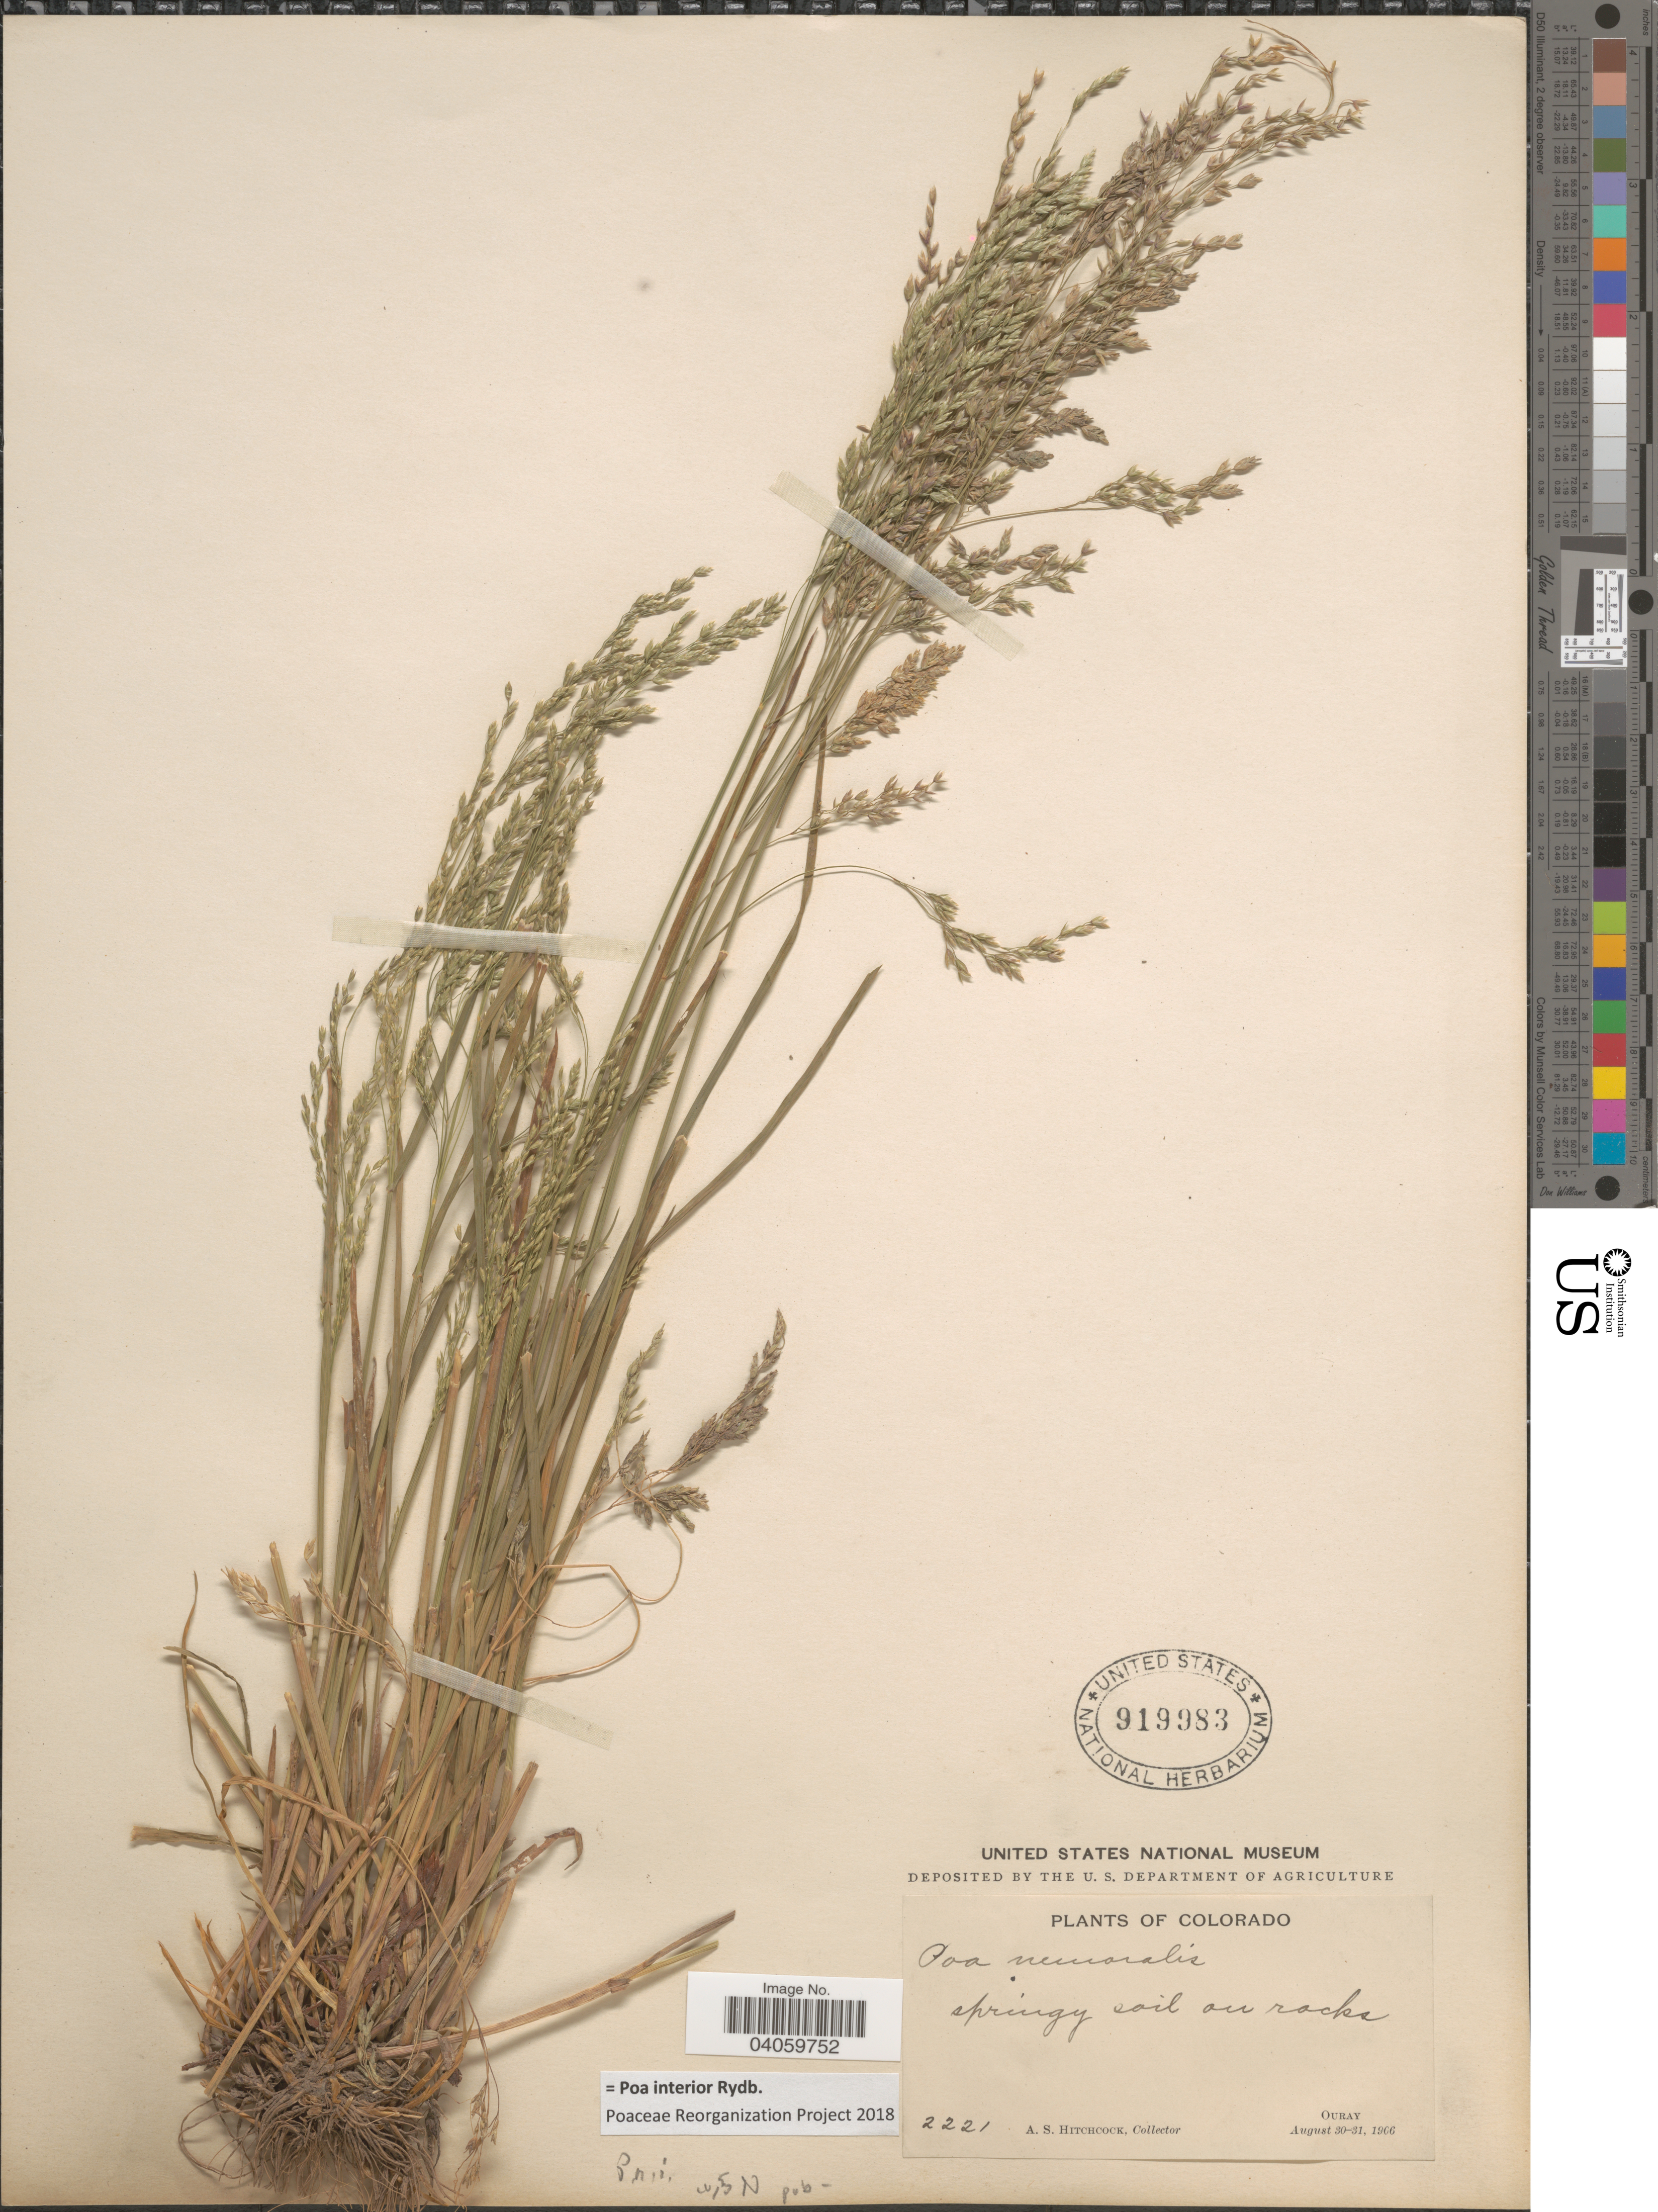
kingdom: Plantae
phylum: Tracheophyta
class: Liliopsida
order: Poales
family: Poaceae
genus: Poa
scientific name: Poa interior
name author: Rydb.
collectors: A. S. Hitchcock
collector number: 2221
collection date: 1906-08-30/1906-08-31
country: United States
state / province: Colorado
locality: Ouray.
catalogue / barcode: US 919983